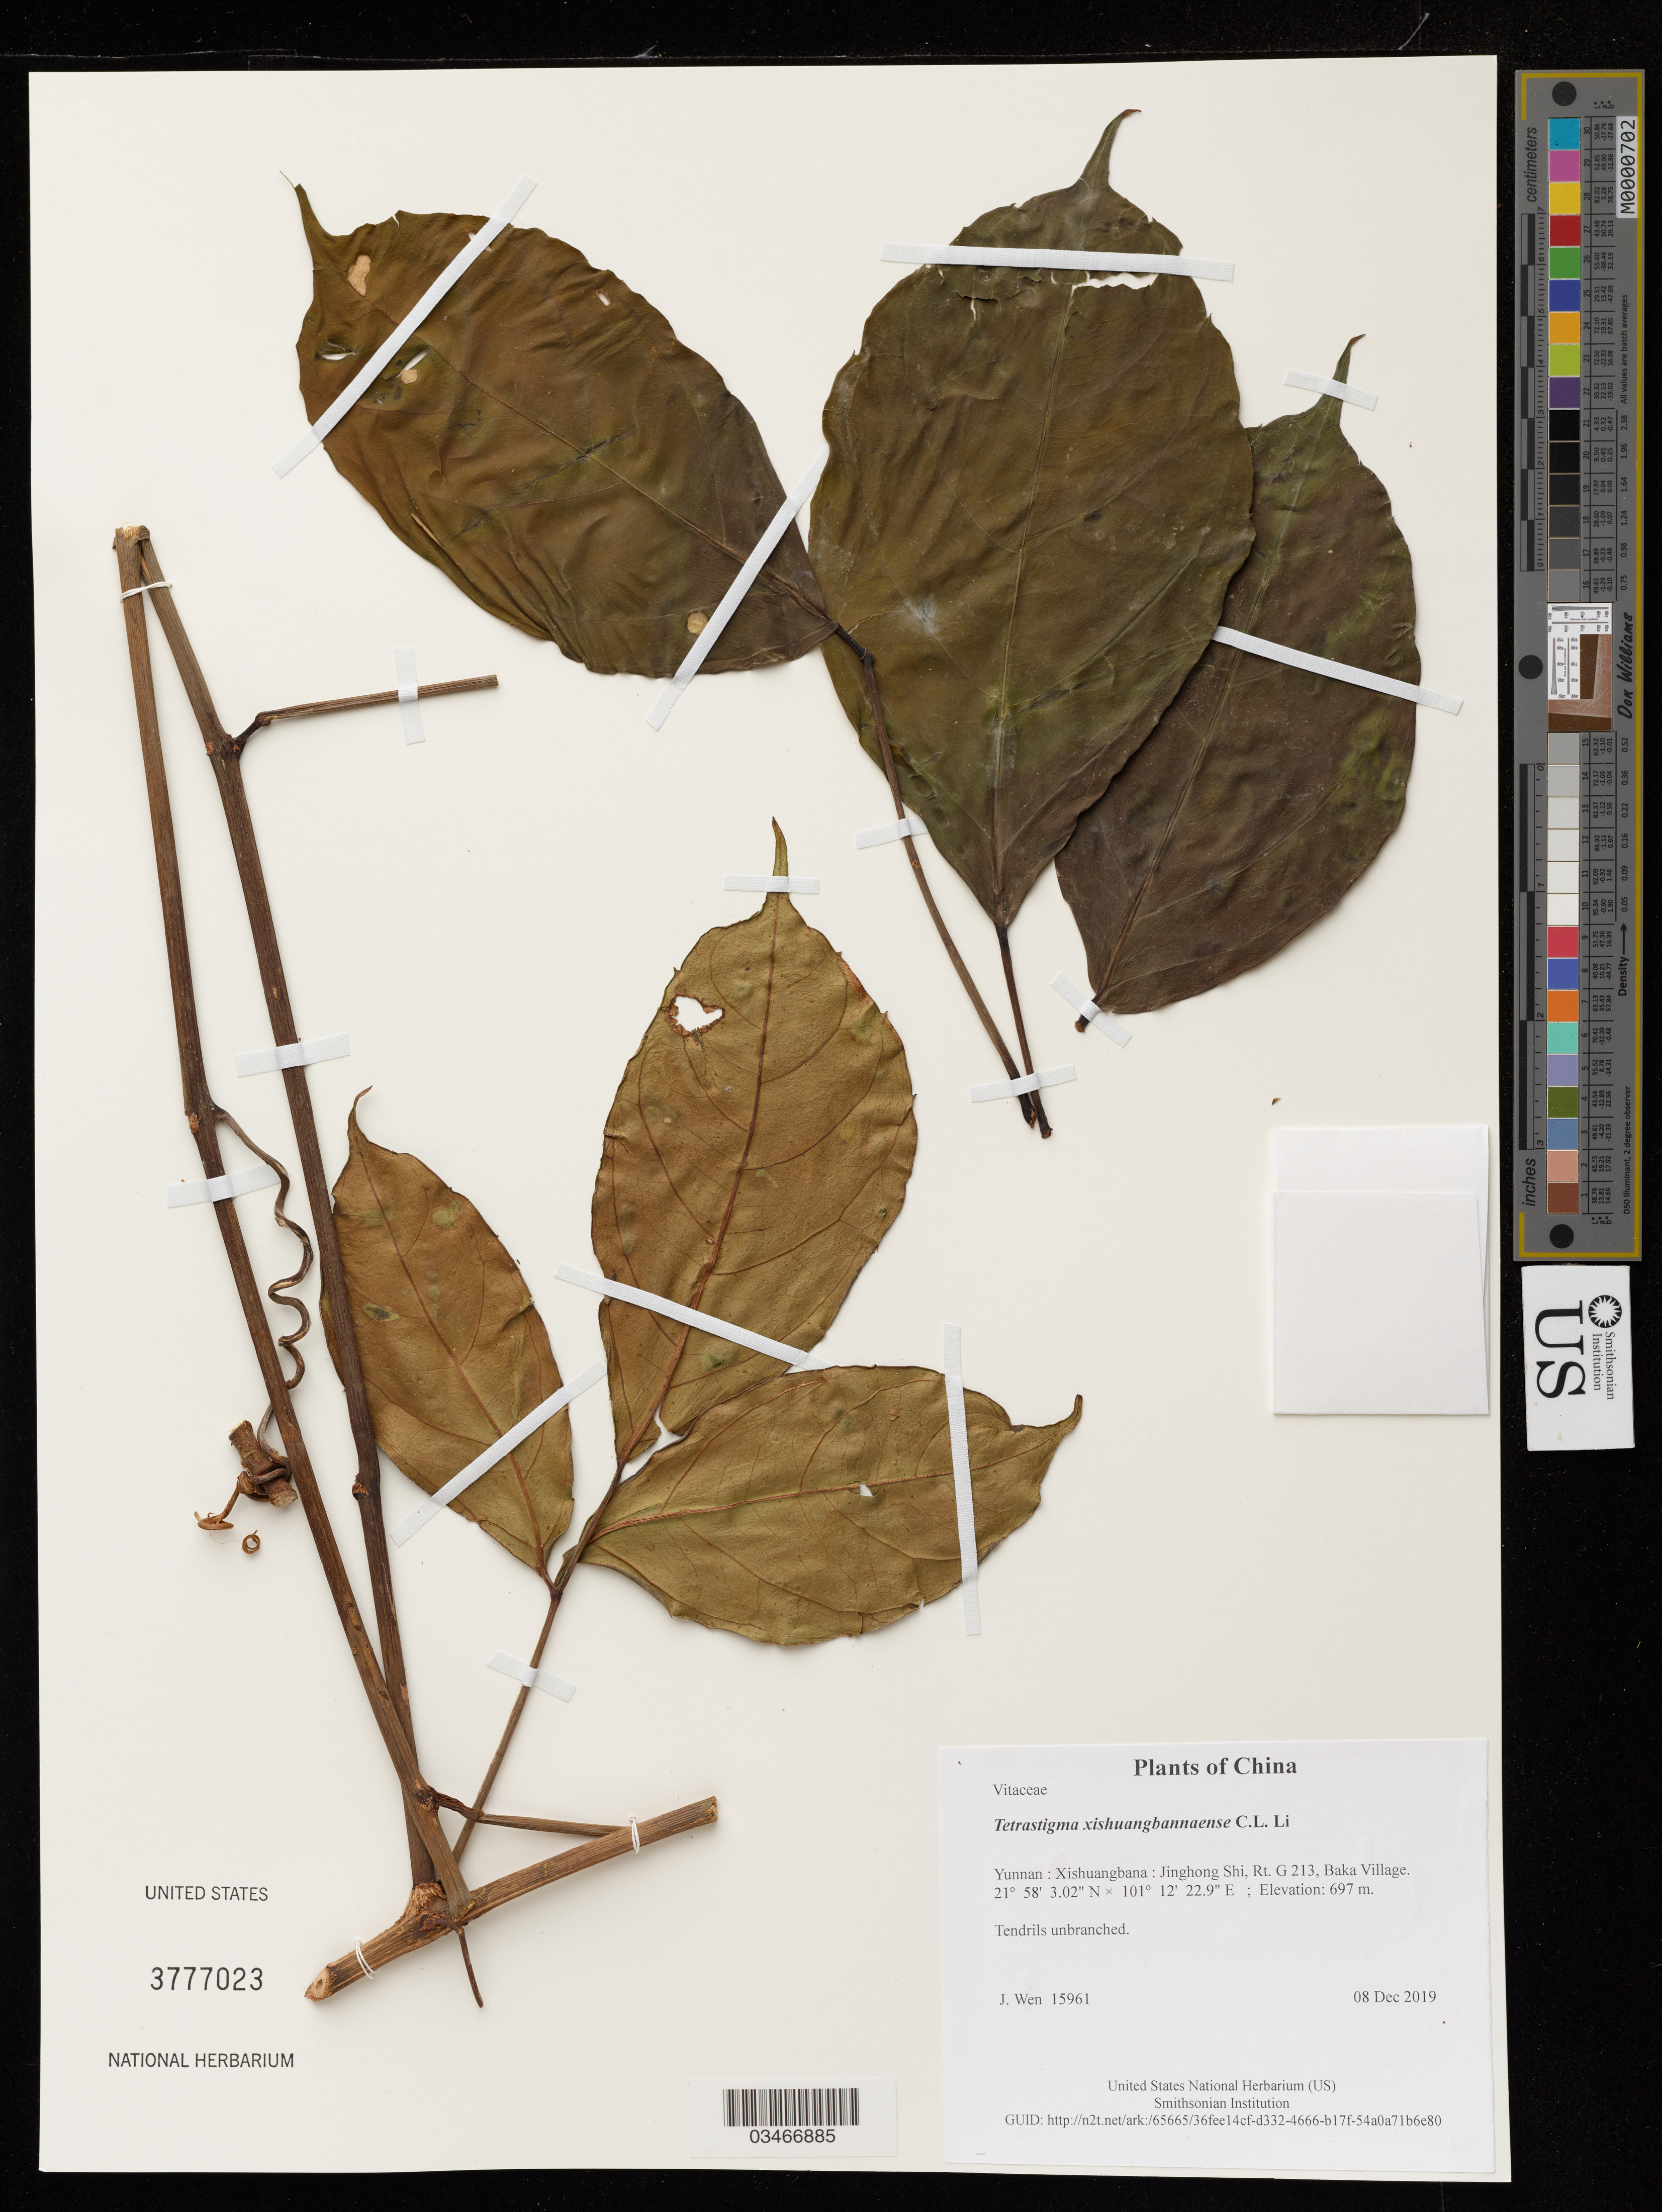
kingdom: Plantae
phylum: Tracheophyta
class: Magnoliopsida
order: Vitales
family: Vitaceae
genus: Tetrastigma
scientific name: Tetrastigma xishuangbannaense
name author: C.L. Li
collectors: J. Wen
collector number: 15961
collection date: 2019-12-08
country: China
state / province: Yunnan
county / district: Xishuangbana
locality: Jinghong Shi, Rt. G 213, Baka Village.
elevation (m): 697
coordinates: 21 58 3.02 N, 101 12 22.9 E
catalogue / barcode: US 3777023